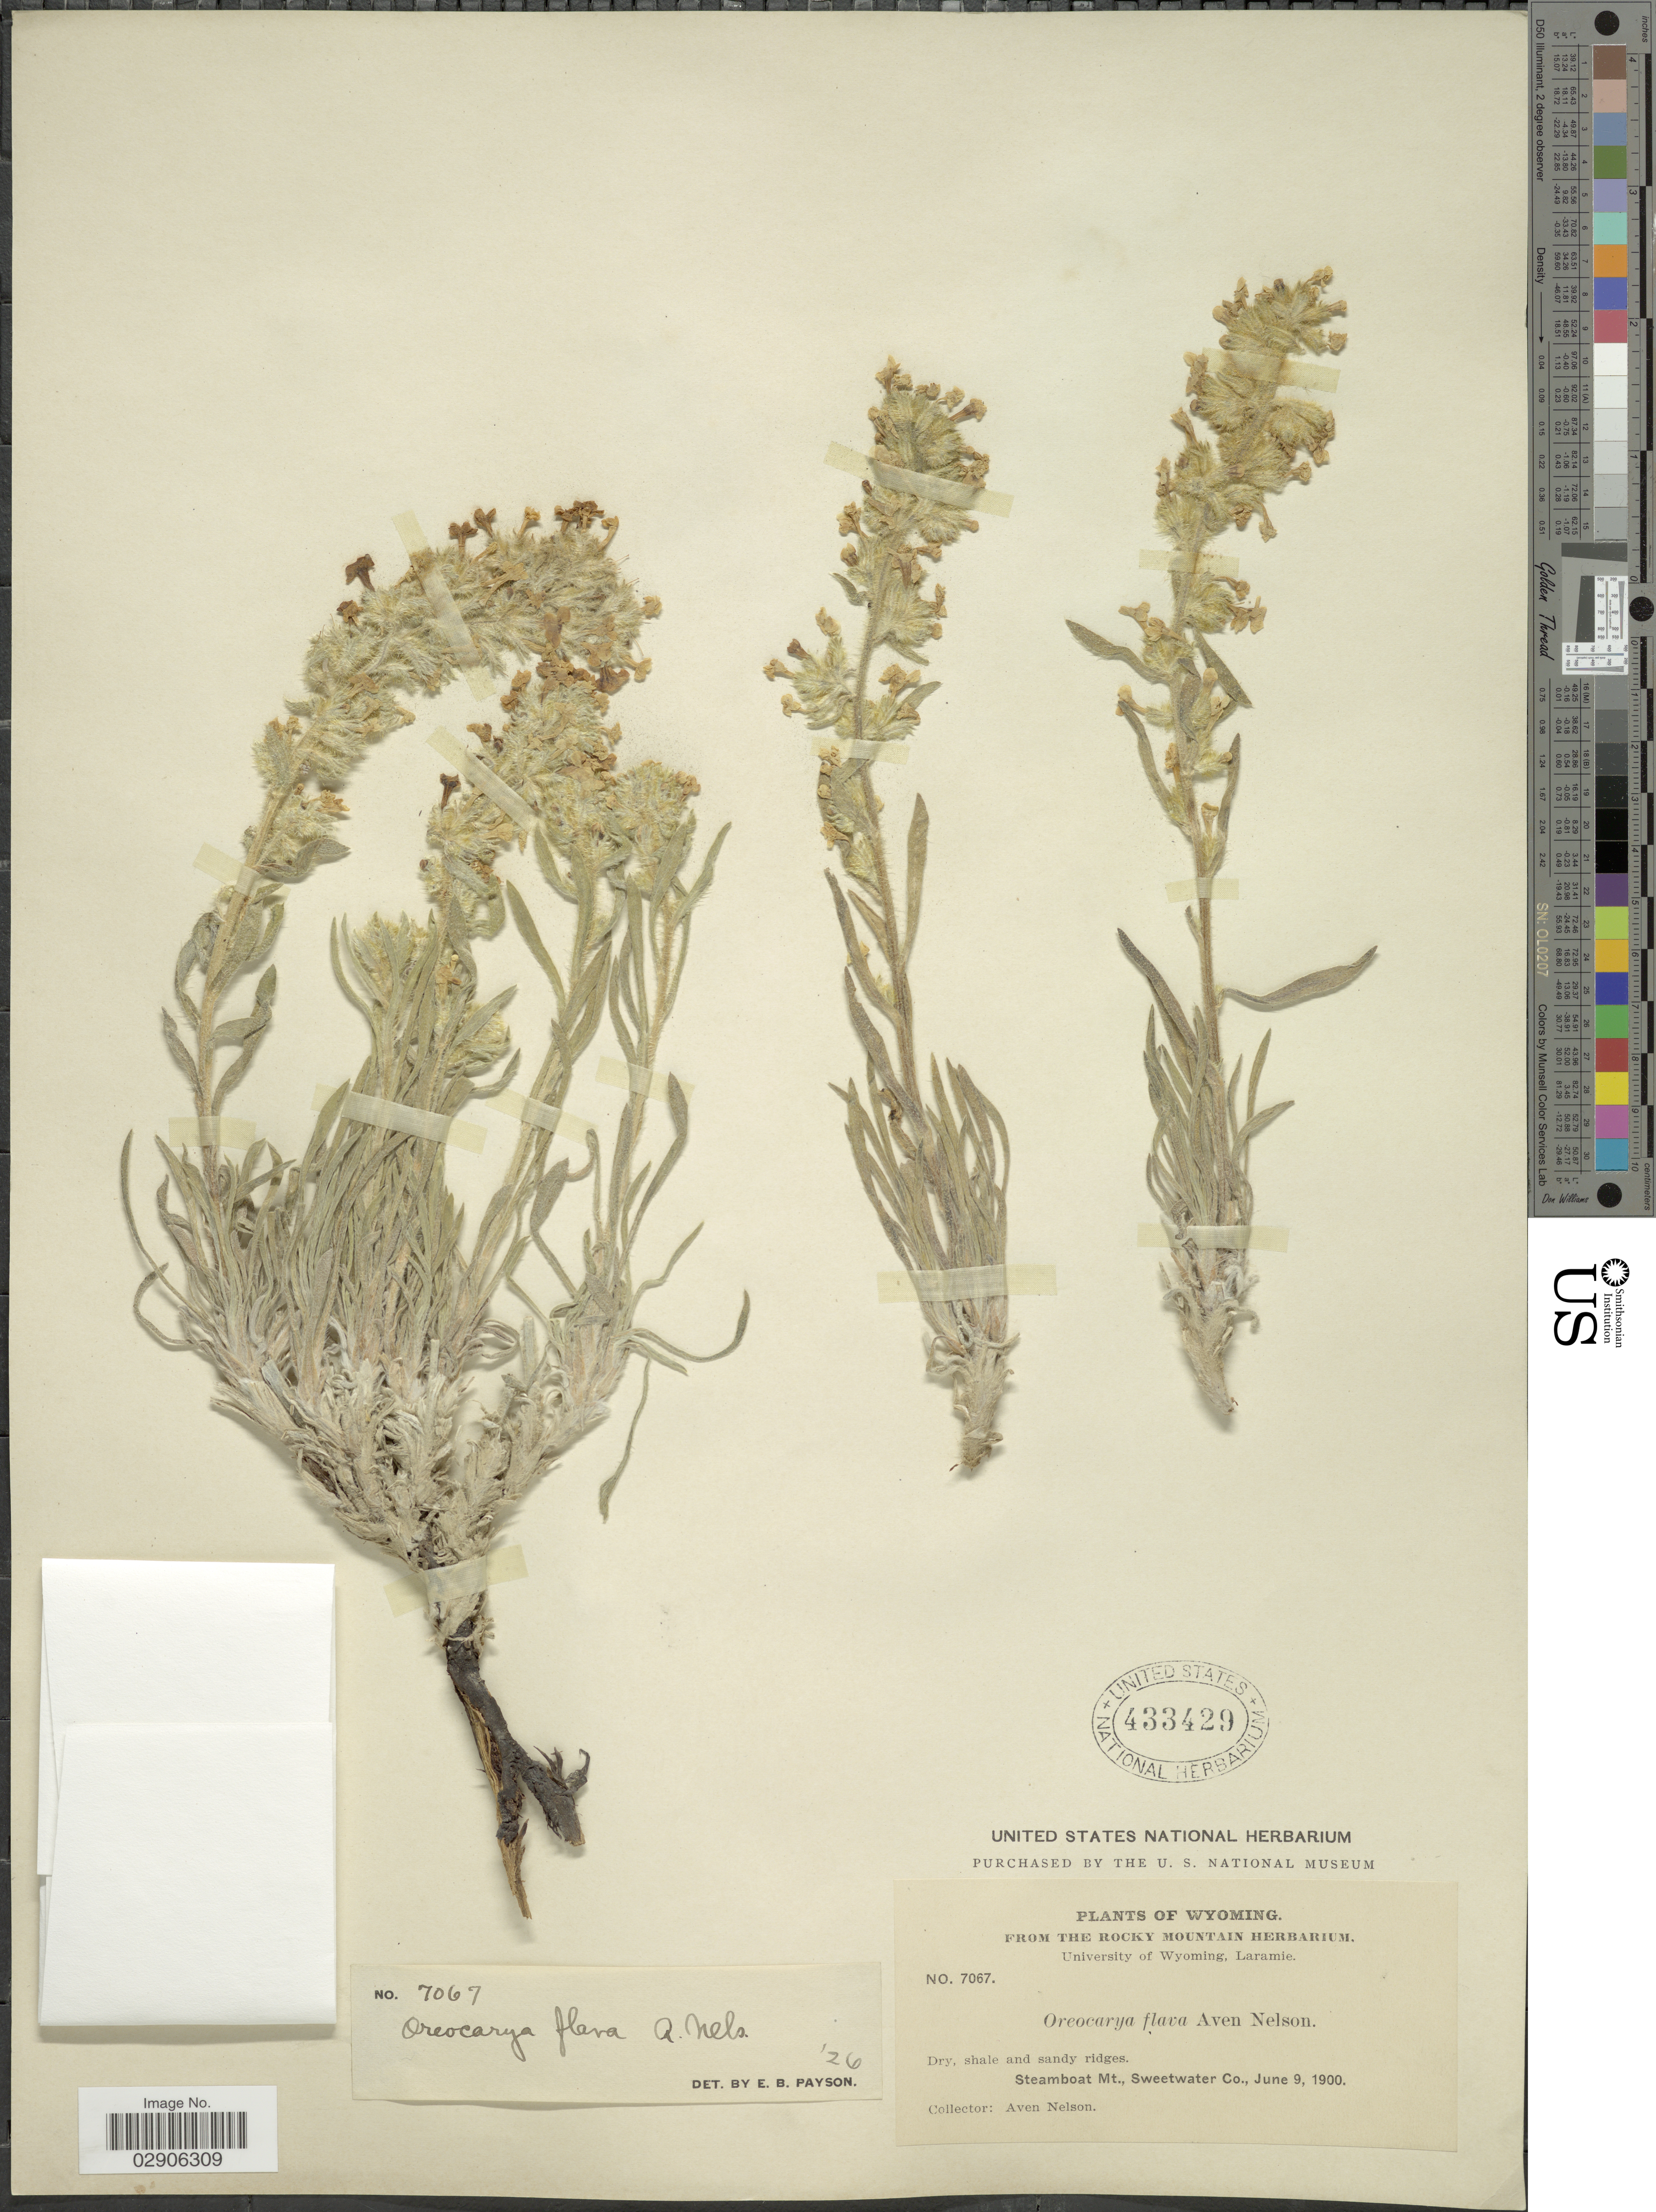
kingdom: Plantae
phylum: Tracheophyta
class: Magnoliopsida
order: Boraginales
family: Boraginaceae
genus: Oreocarya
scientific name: Oreocarya flava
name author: A. Nelson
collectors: A. Nelson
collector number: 7067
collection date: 1900-06-09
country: United States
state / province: Wyoming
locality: Steamboat Mt., Sweetwater Co.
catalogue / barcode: US 433429